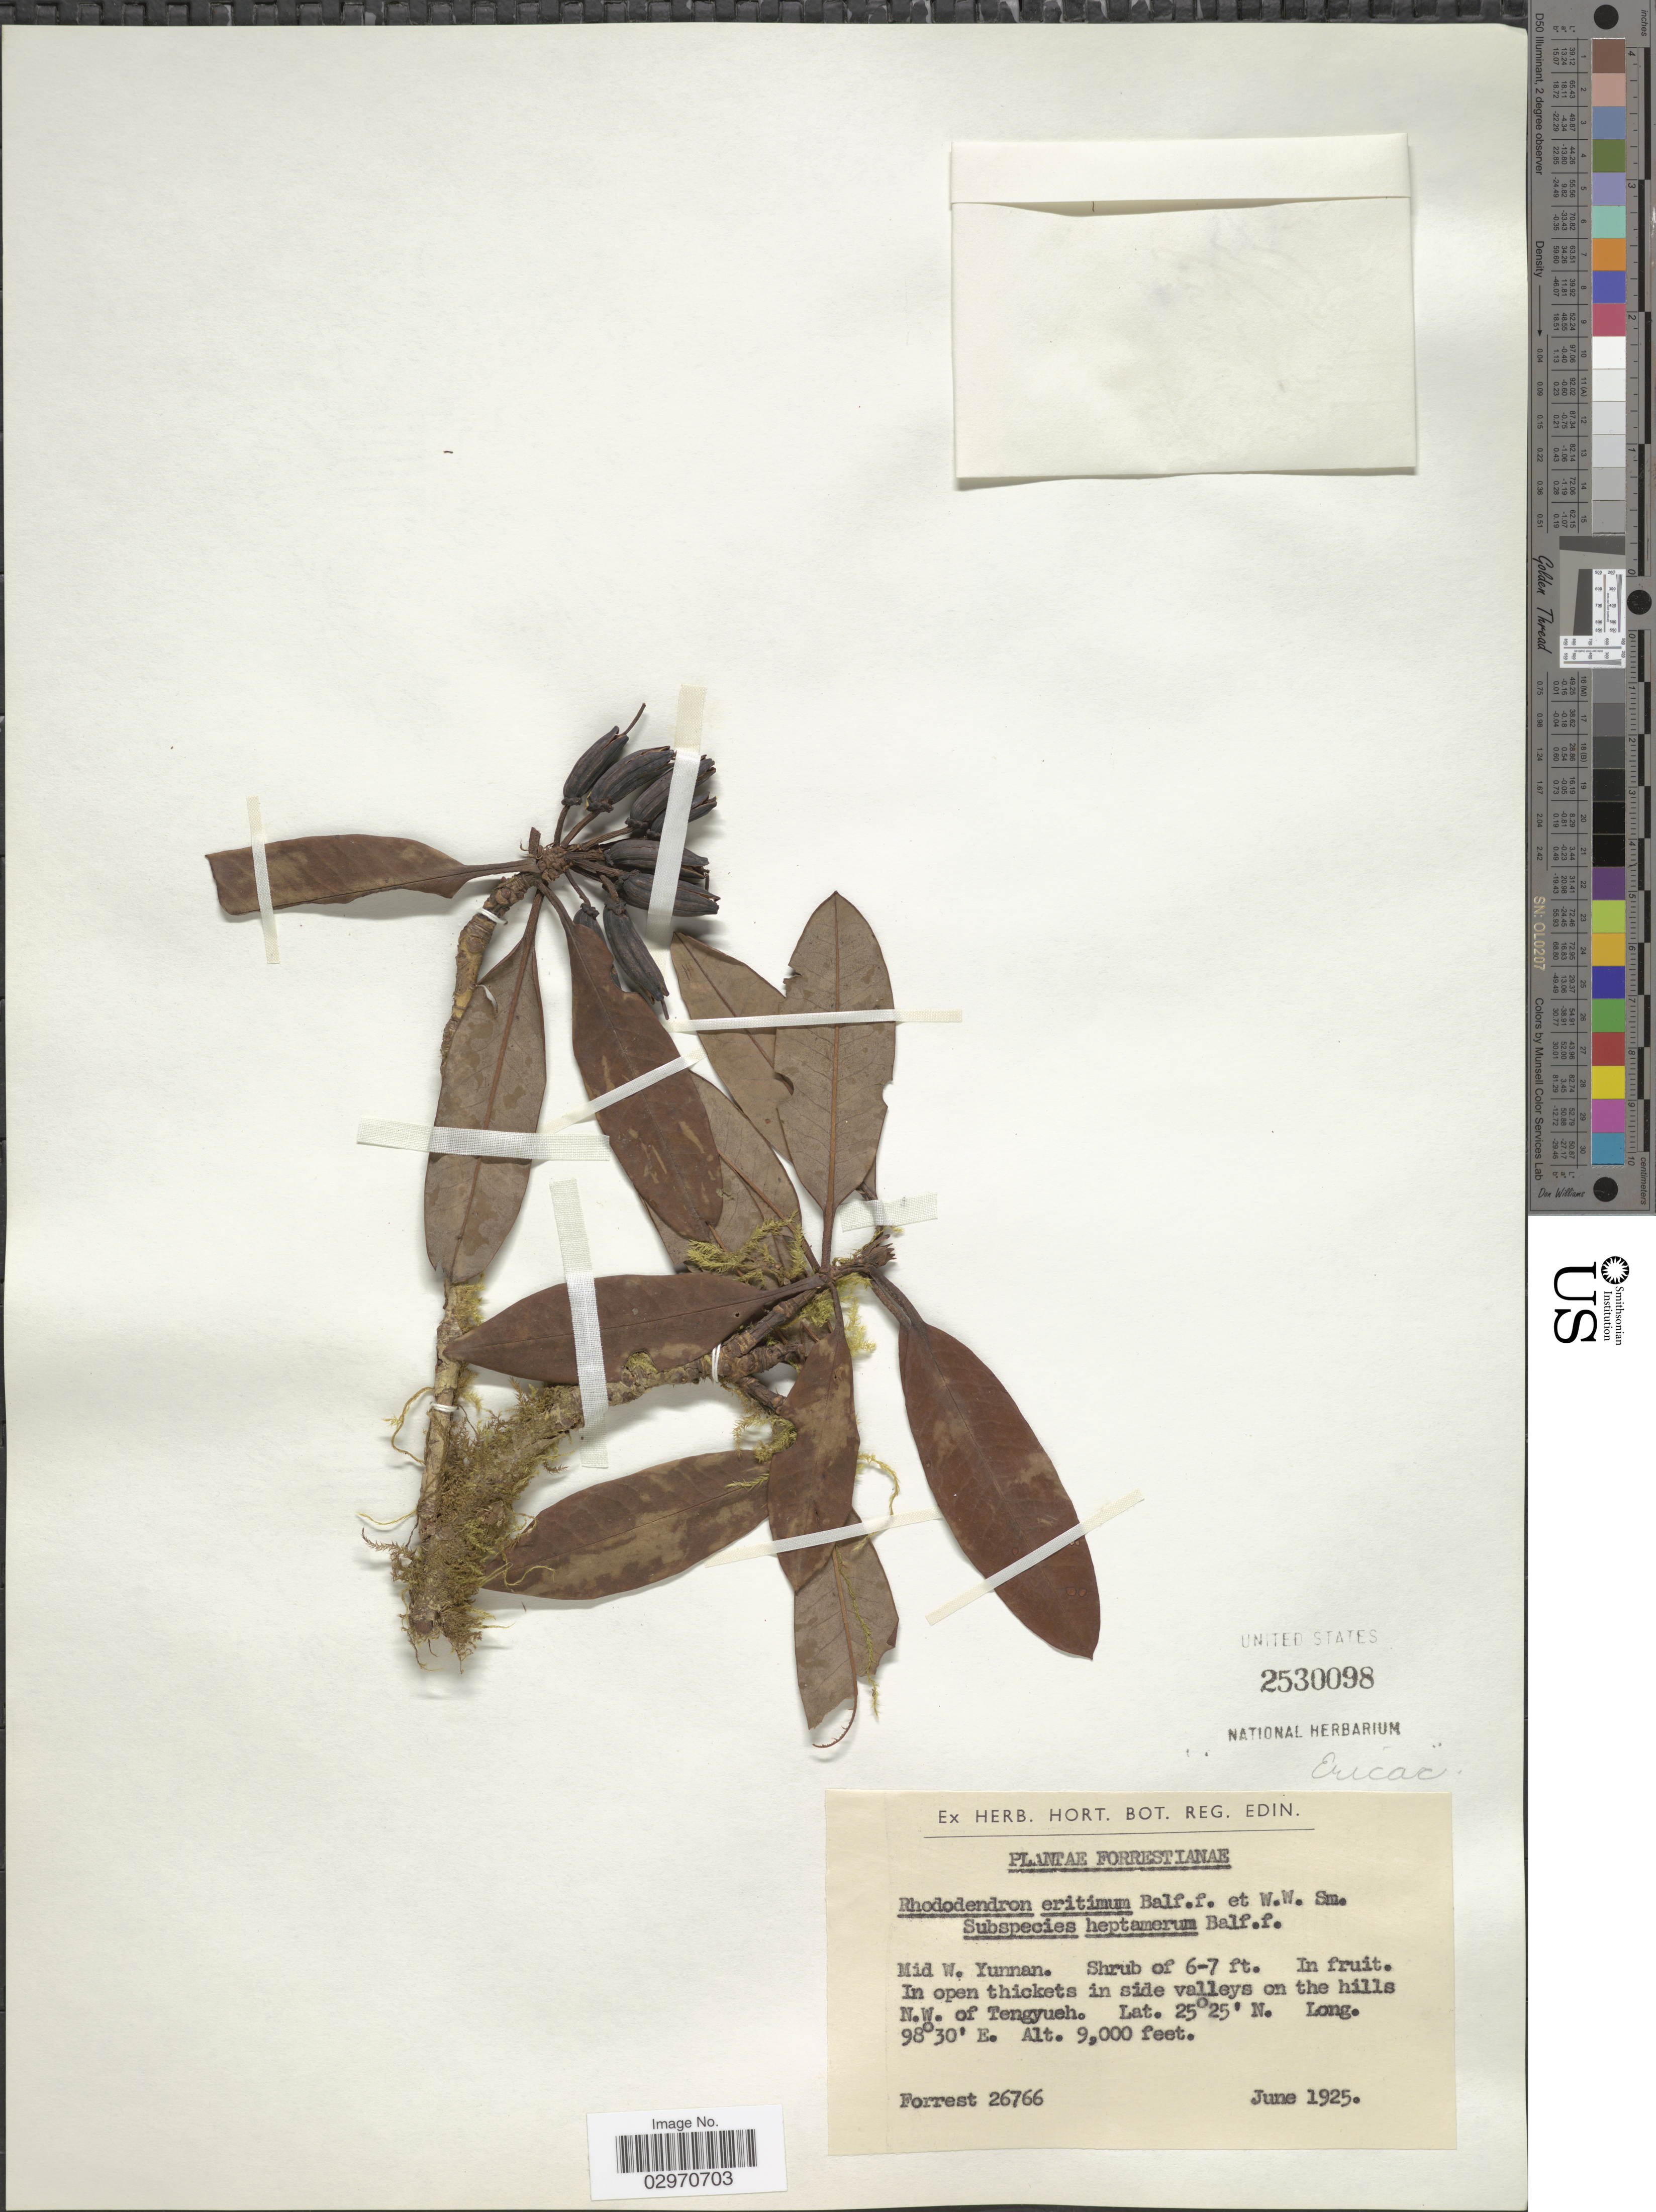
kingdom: Plantae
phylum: Tracheophyta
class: Magnoliopsida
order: Ericales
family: Ericaceae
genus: Rhododendron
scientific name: Rhododendron eritimum subsp. heptamerum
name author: Balf. f.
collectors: -. Forrest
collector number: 26766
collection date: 1925-06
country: China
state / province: Yunnan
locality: Mid W. Yunnan. In open thickets in side valleys on the hills N.W. of Tengyueh.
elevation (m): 2743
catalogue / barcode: US 2530098